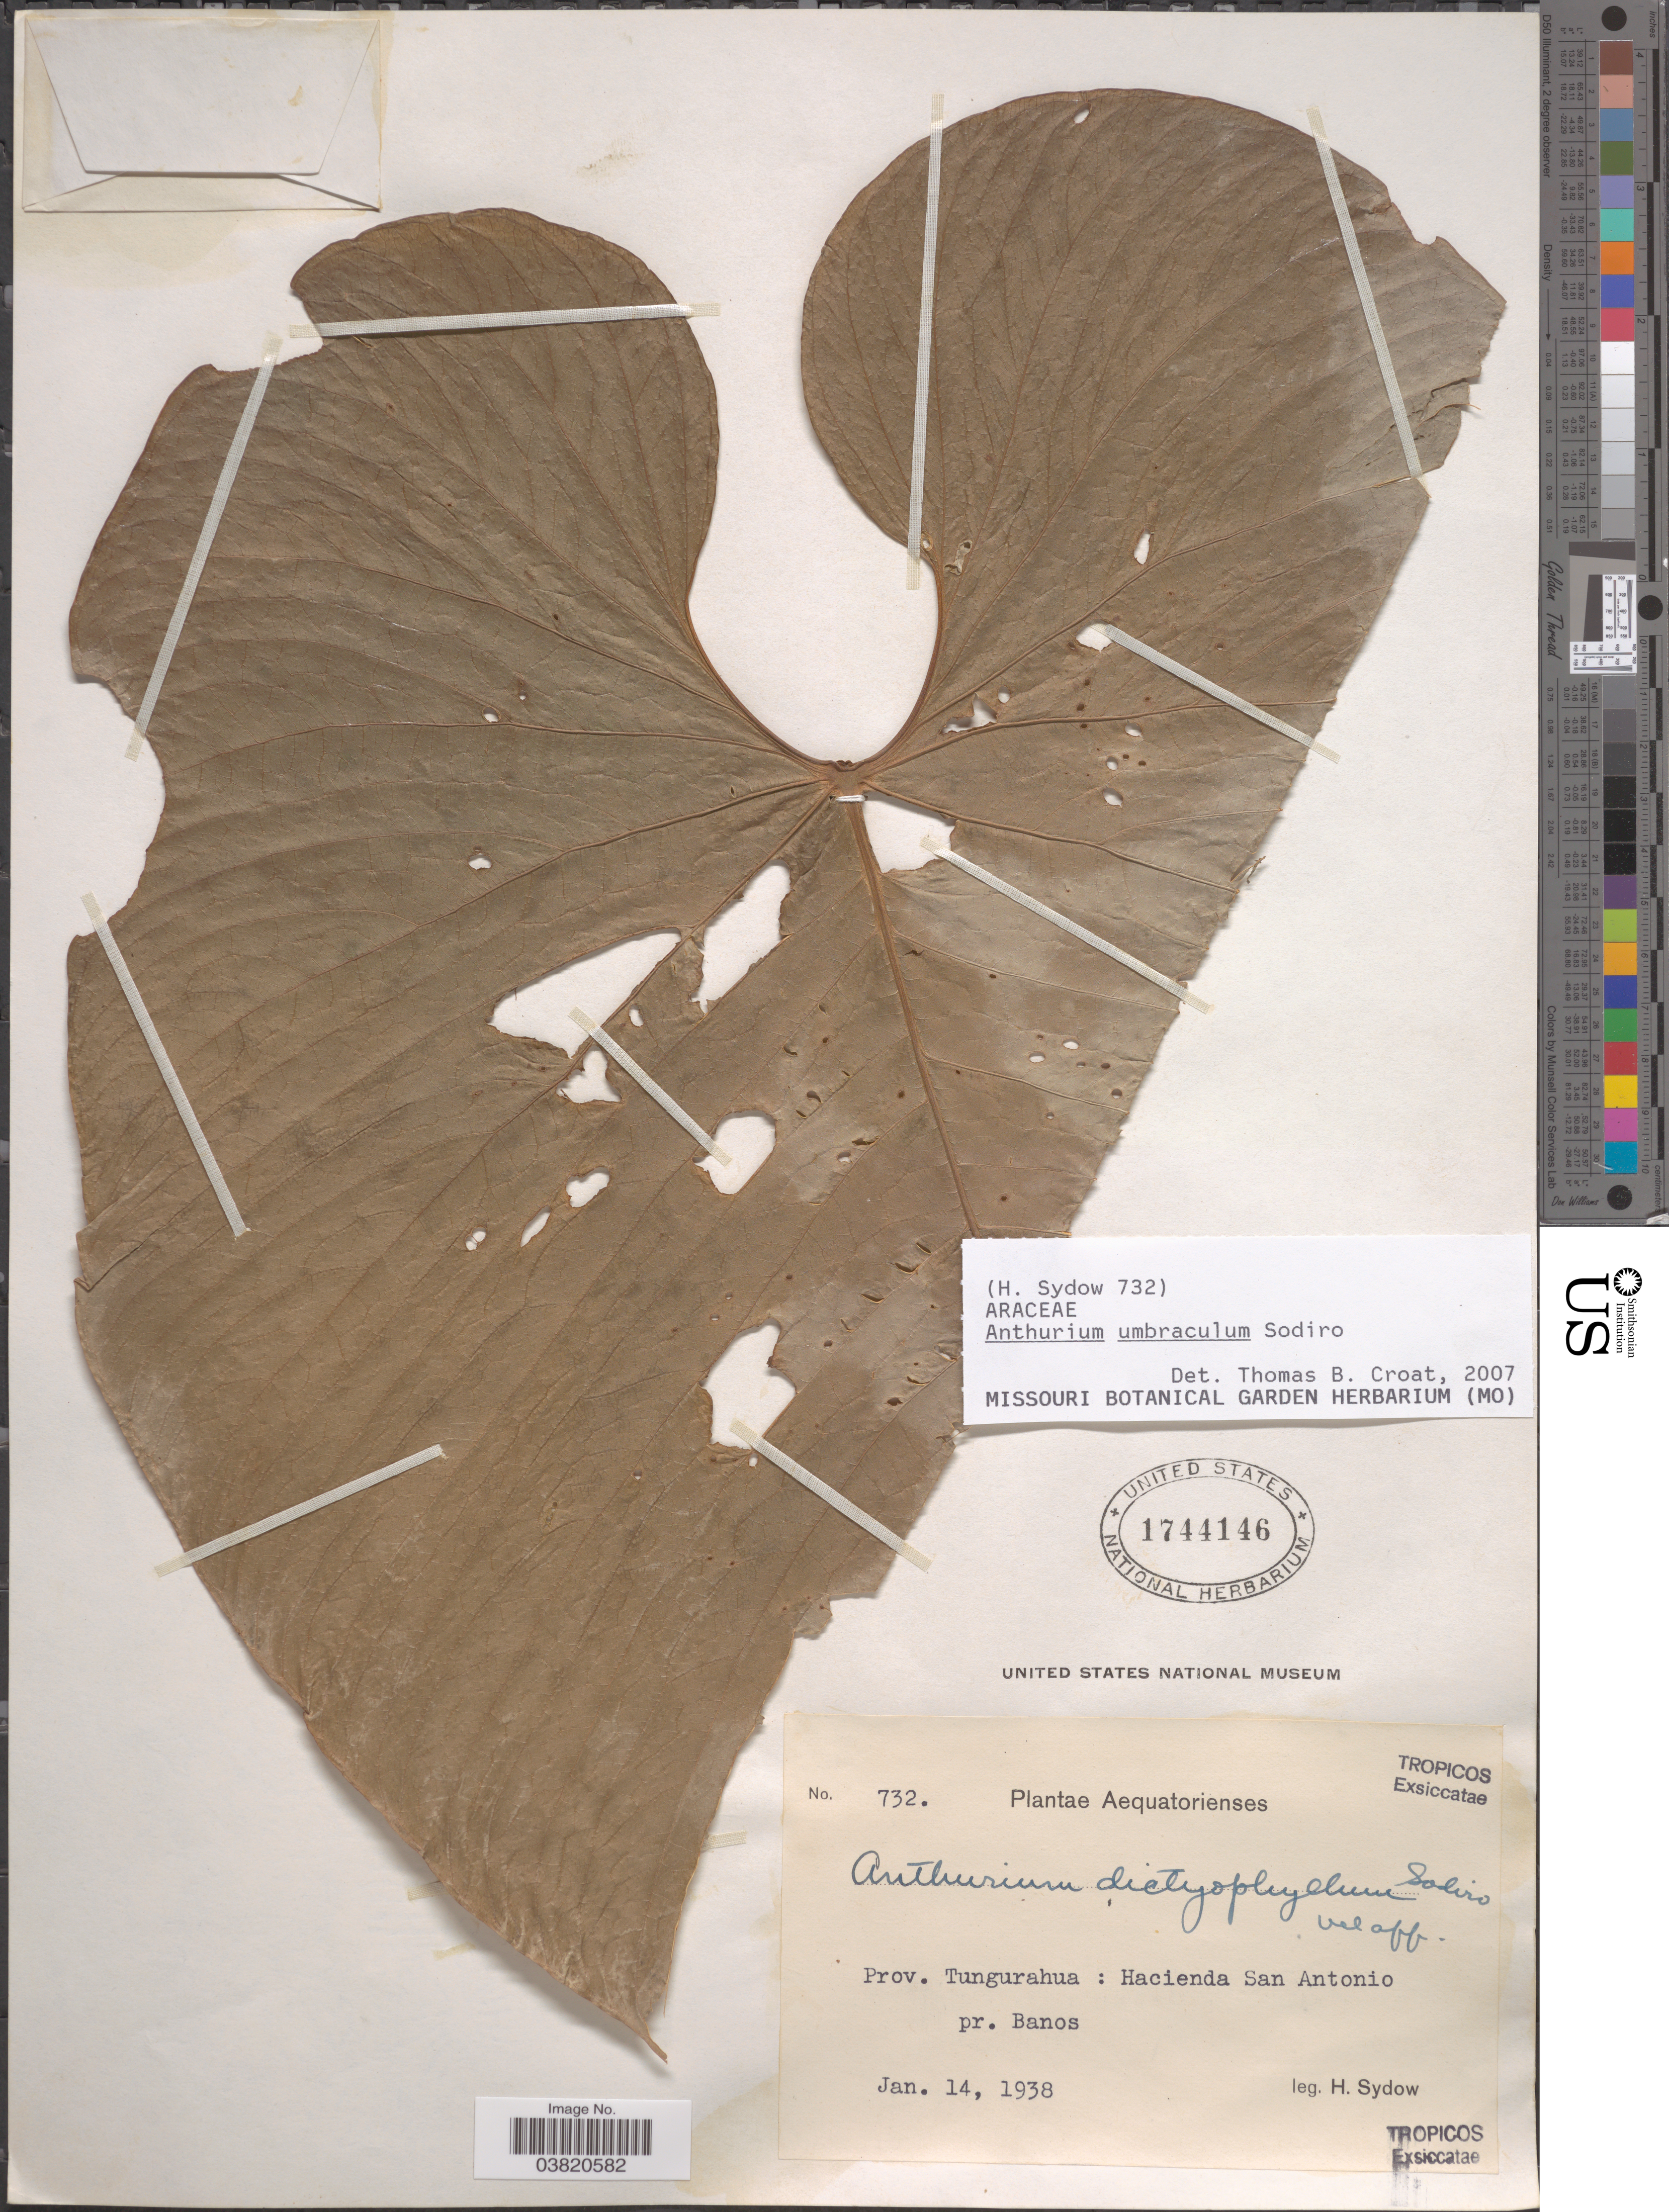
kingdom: Plantae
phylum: Tracheophyta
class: Liliopsida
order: Alismatales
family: Araceae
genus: Anthurium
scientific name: Anthurium umbricola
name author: Engl.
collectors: H. Sydow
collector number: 732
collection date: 1938-01-14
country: Ecuador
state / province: Tungurahua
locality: Hacienda San Antonio pr. Banos.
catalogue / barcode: US 1744146